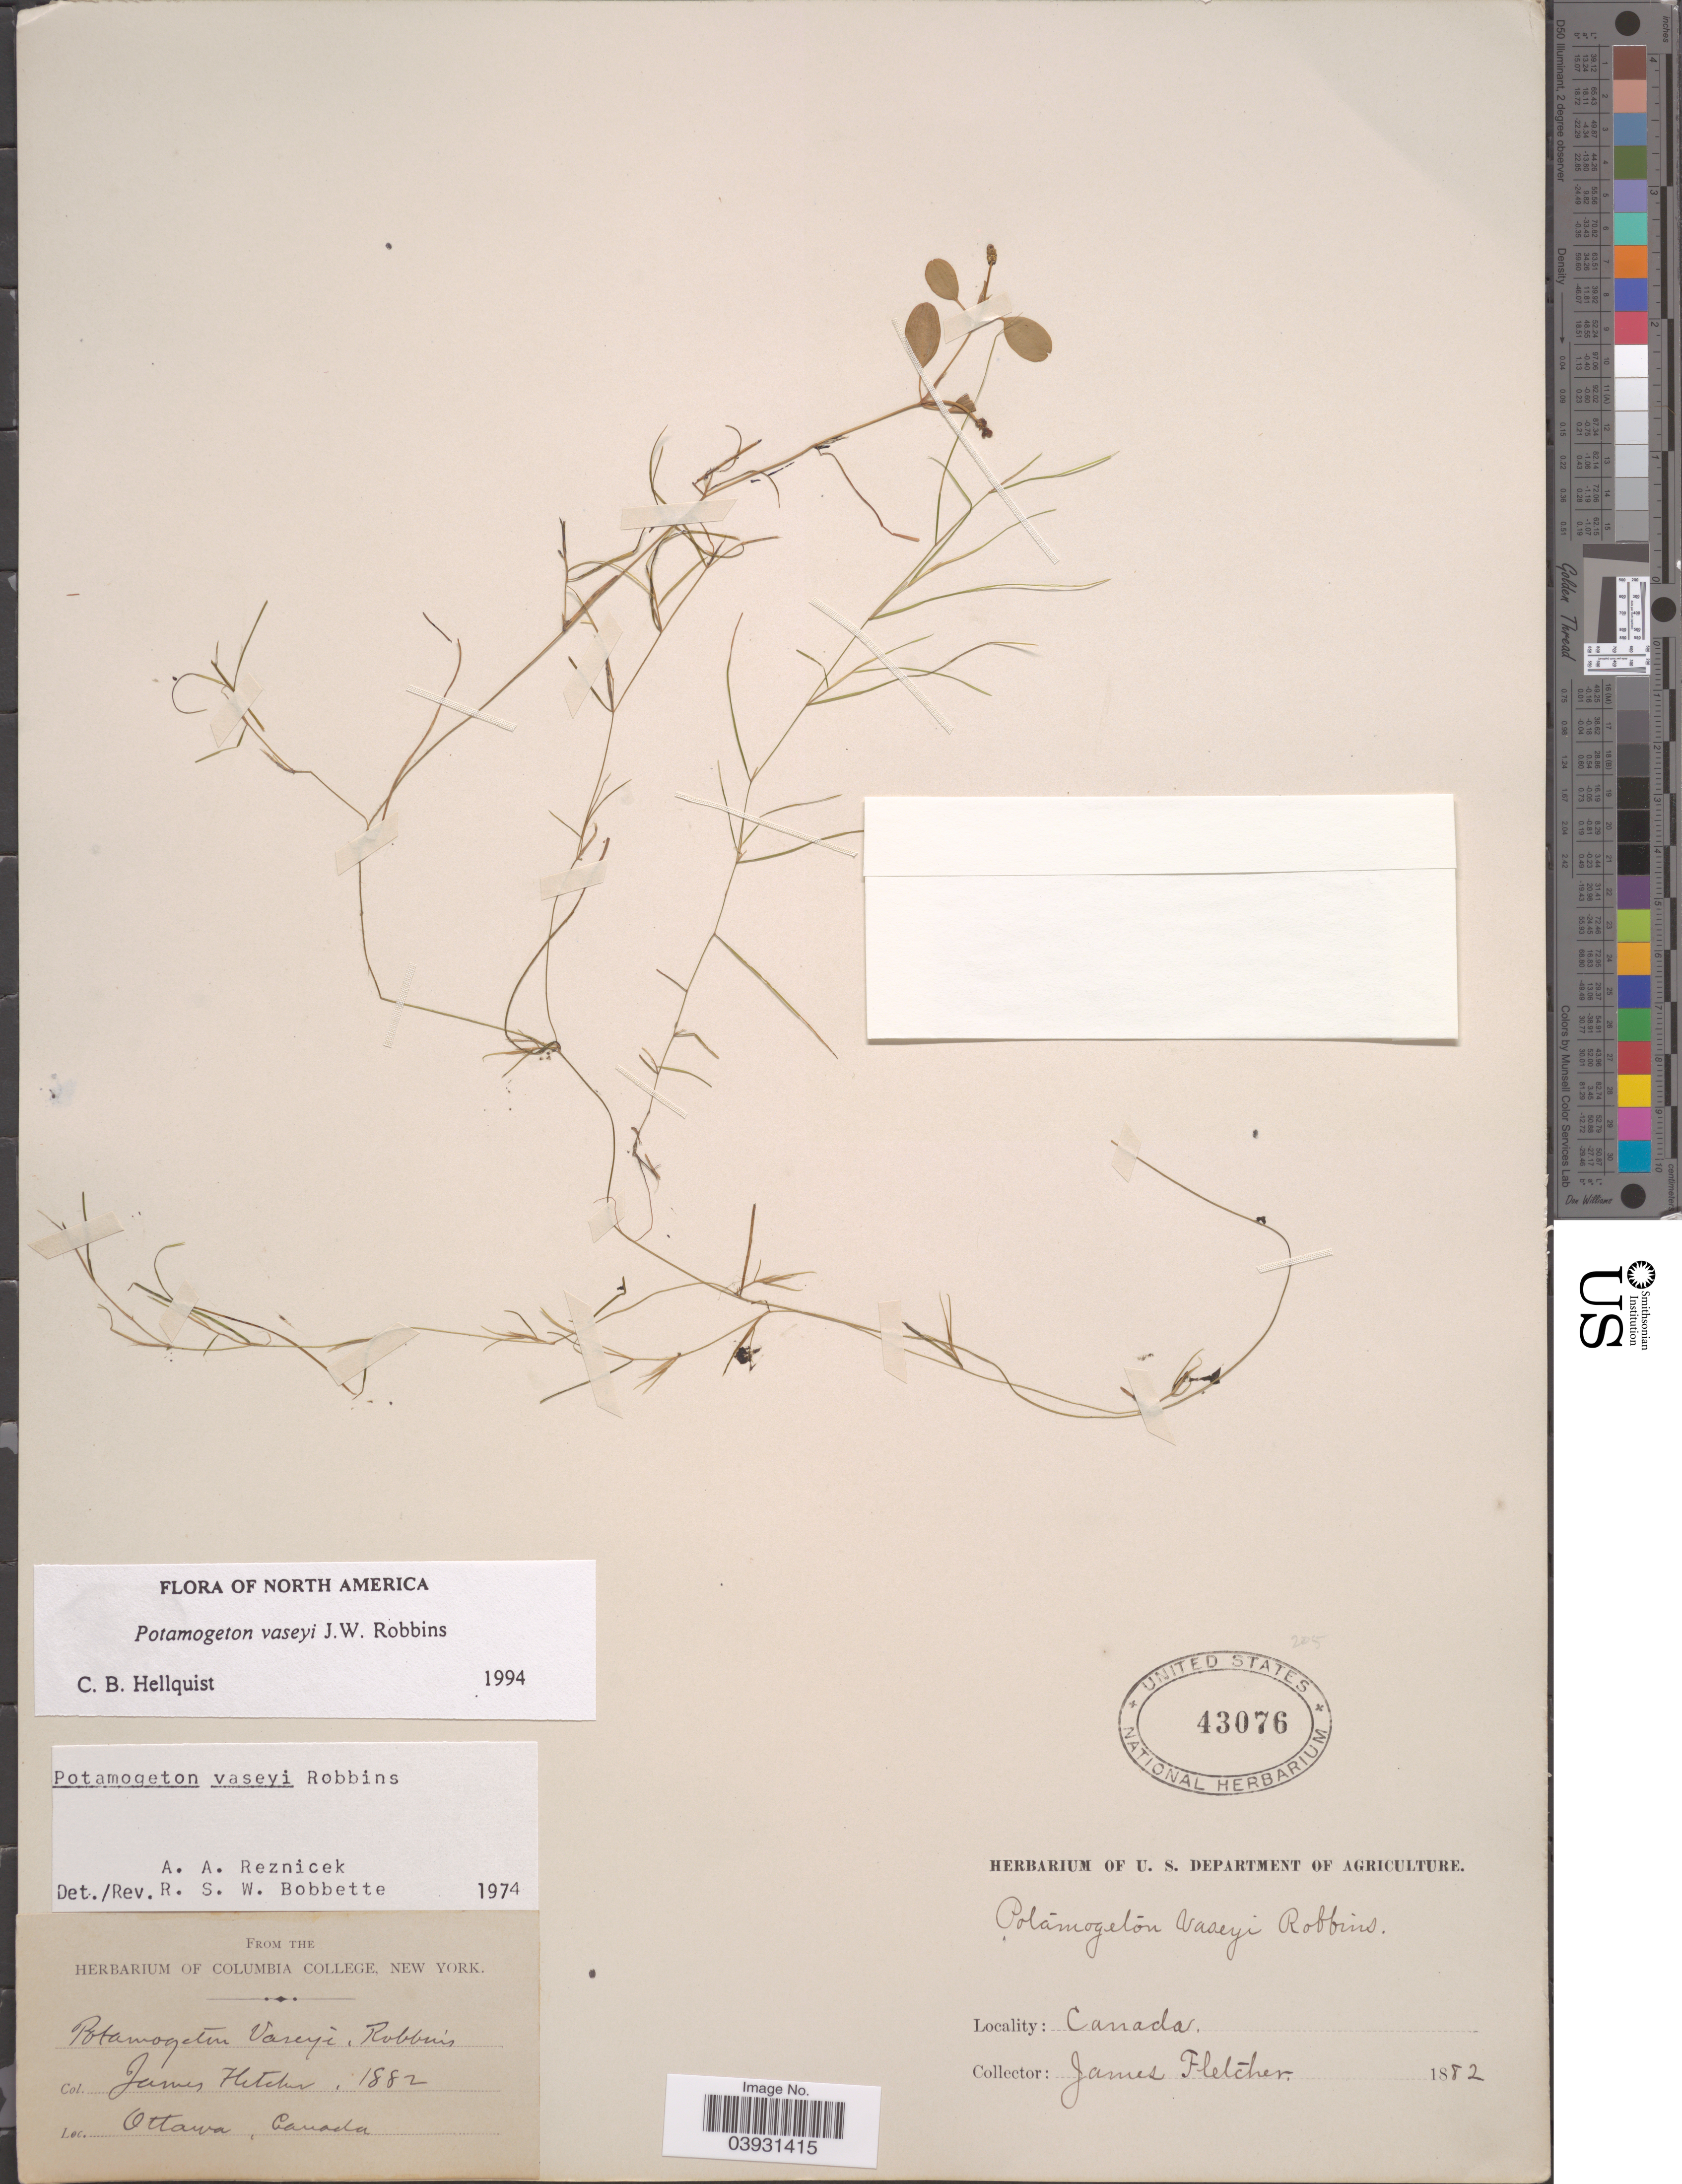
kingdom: Plantae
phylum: Tracheophyta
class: Liliopsida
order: Alismatales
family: Potamogetonaceae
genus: Potamogeton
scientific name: Potamogeton vaseyi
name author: J.W. Robbins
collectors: J. Fletcher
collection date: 1882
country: Canada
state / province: Ontario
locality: Ottawa.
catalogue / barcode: US 43076